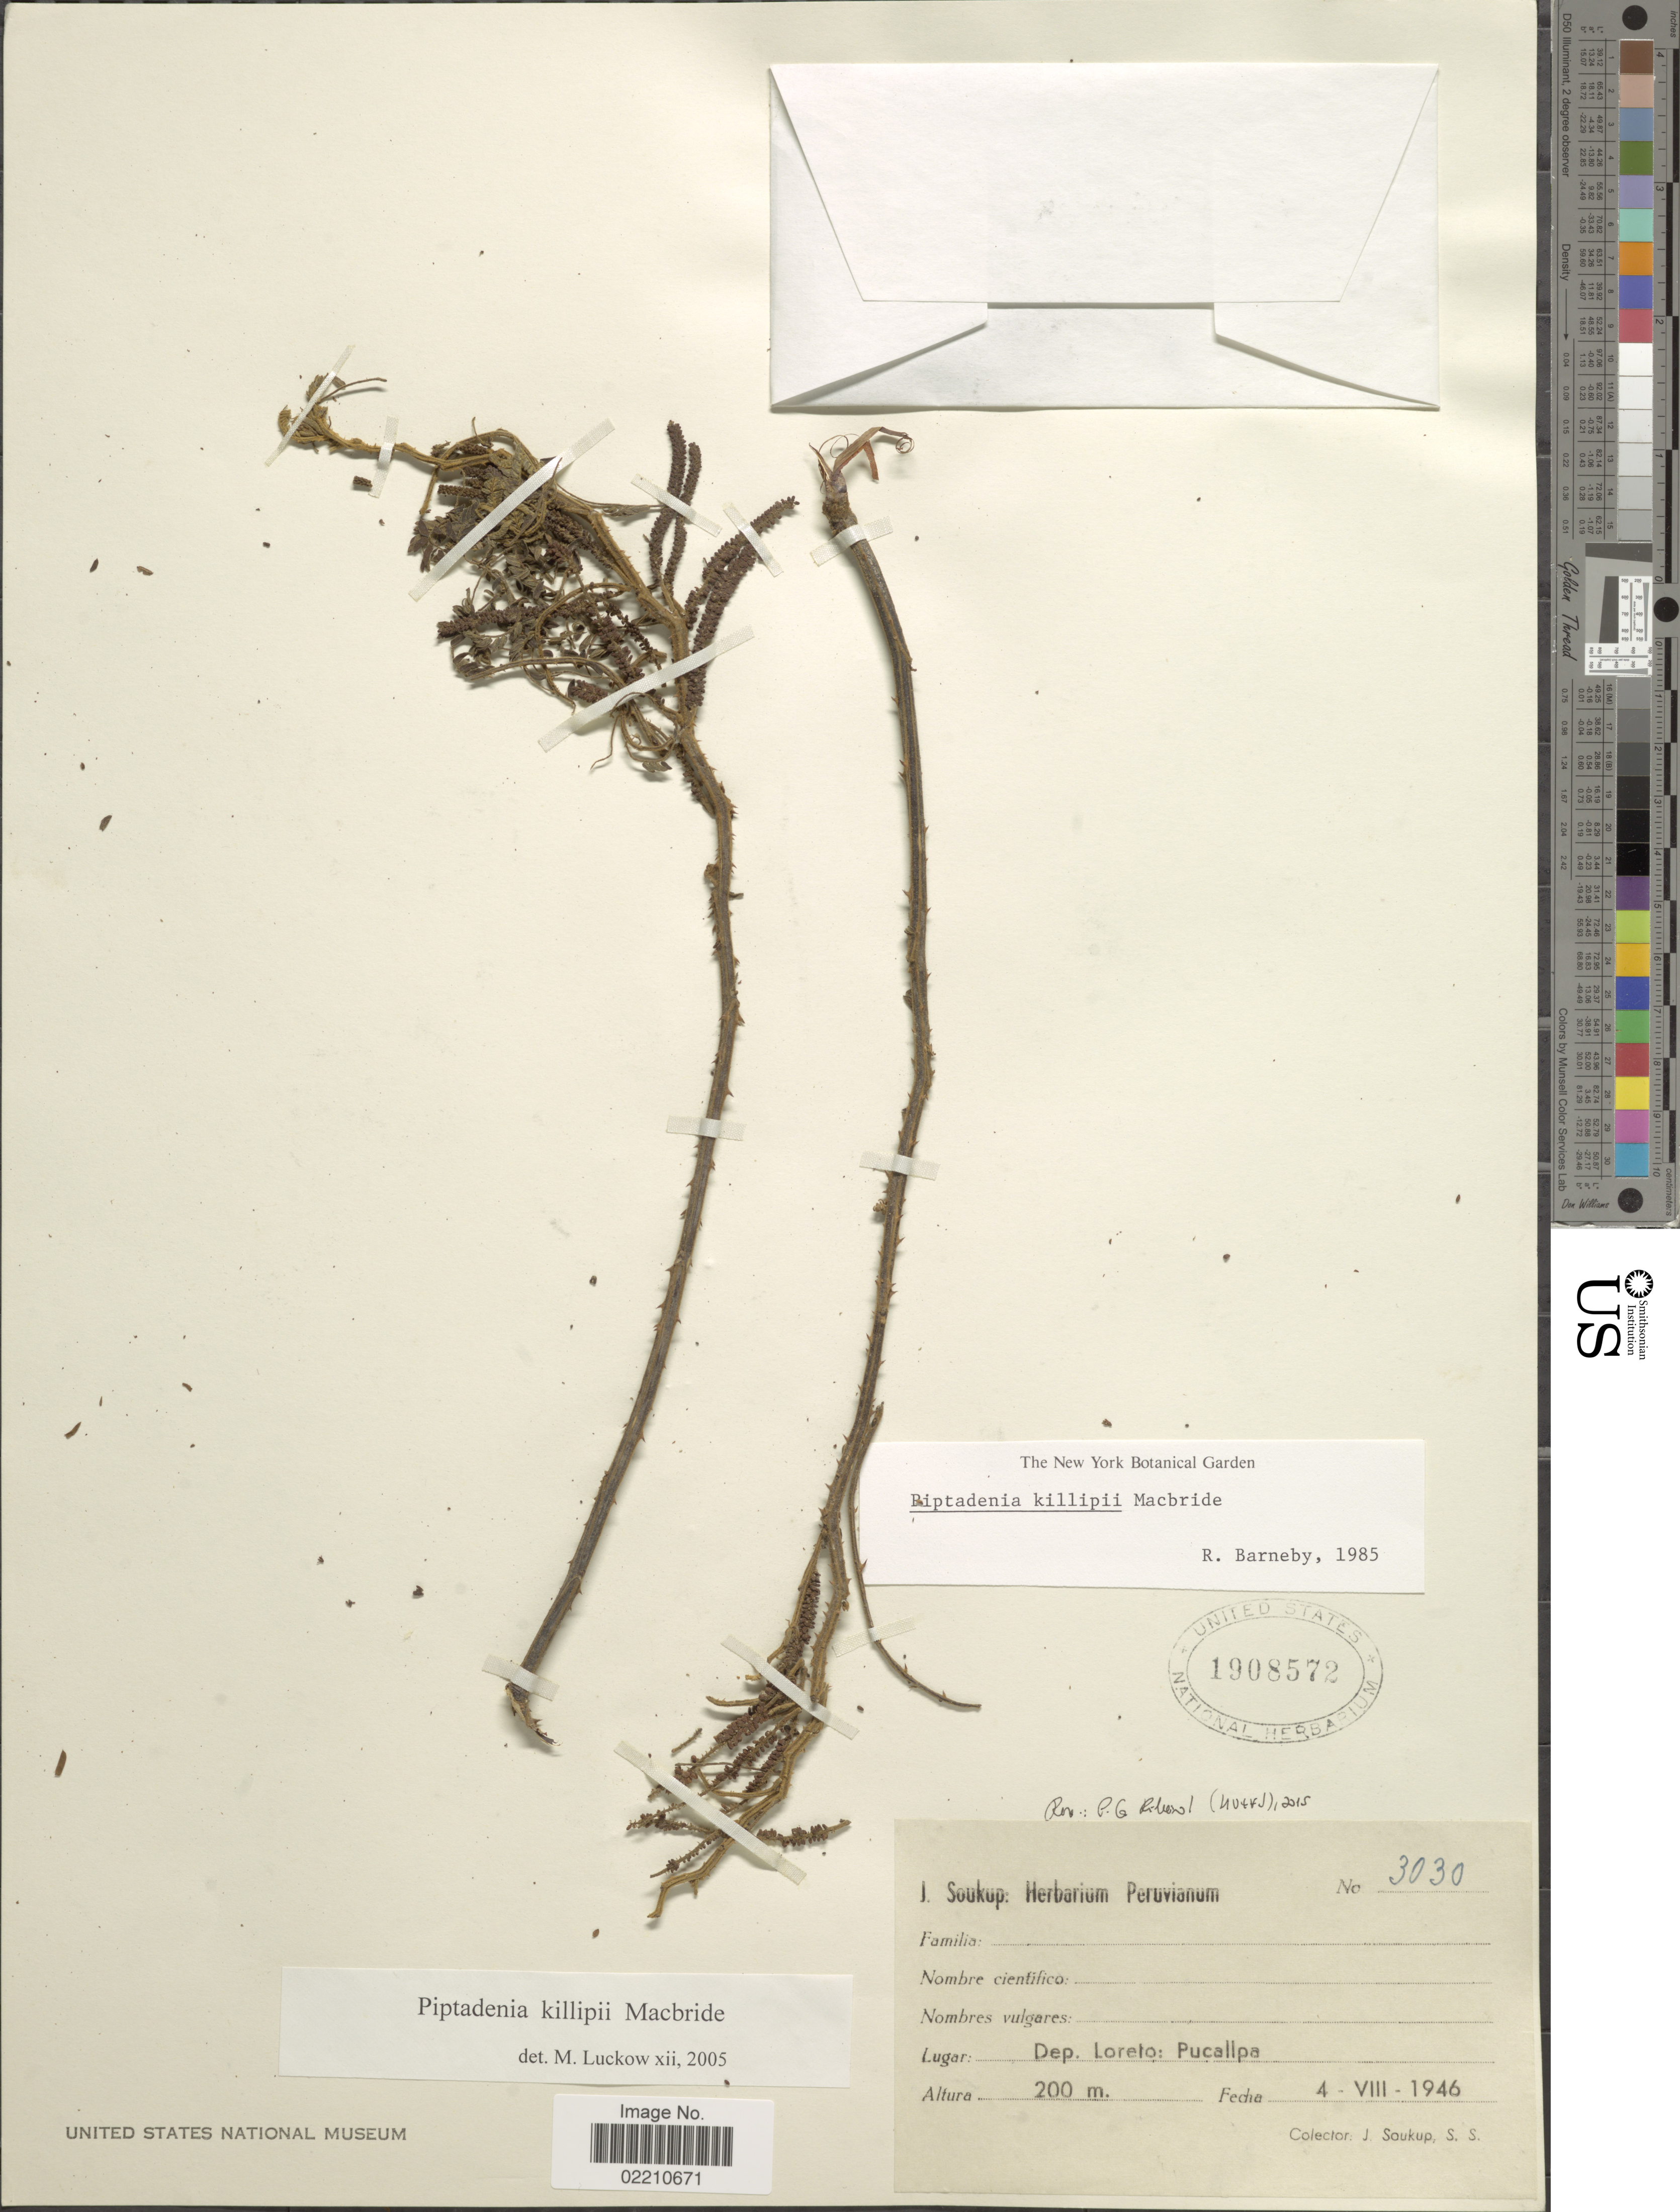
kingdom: Plantae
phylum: Tracheophyta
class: Magnoliopsida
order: Fabales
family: Fabaceae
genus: Piptadenia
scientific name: Piptadenia killipii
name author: J.F. Macbr.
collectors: J. Soukup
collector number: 3030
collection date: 1946-08-04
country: Peru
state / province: Loreto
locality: Pucallpa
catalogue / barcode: US 1908572